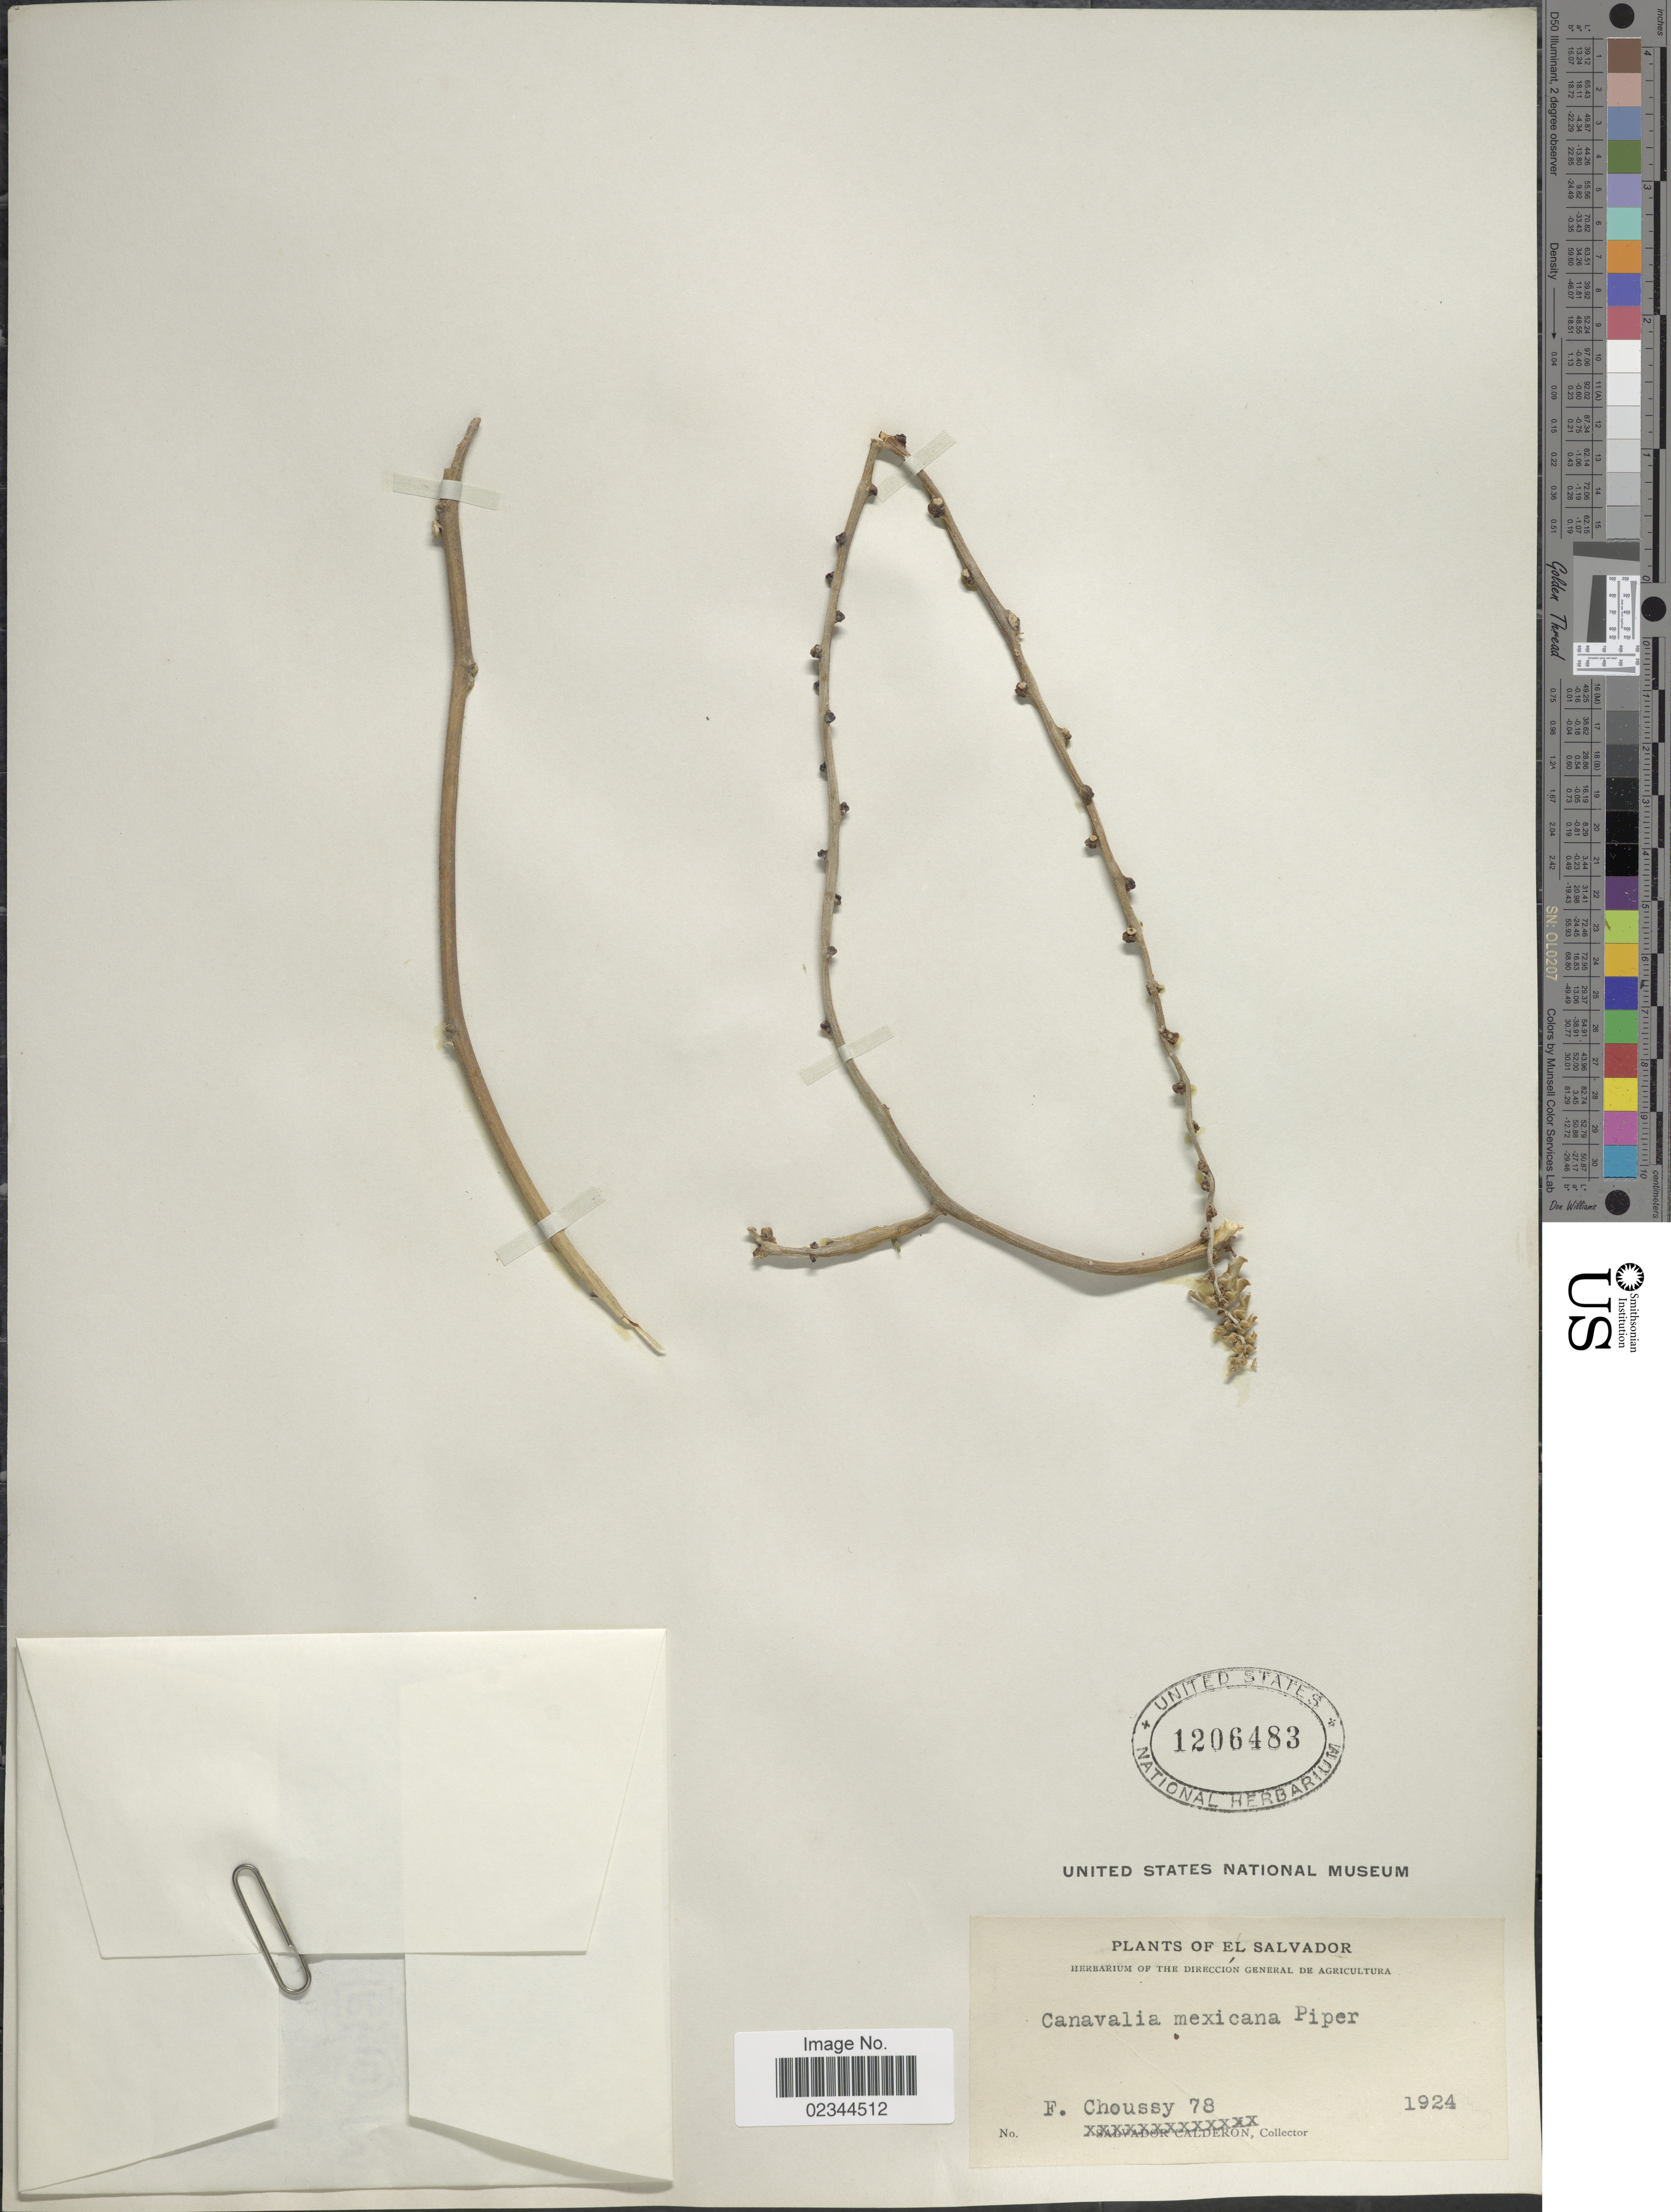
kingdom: Plantae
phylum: Tracheophyta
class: Magnoliopsida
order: Fabales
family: Fabaceae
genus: Canavalia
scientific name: Canavalia villosa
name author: Benth.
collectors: F. Choussy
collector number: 78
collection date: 1924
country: El Salvador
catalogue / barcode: US 1206483